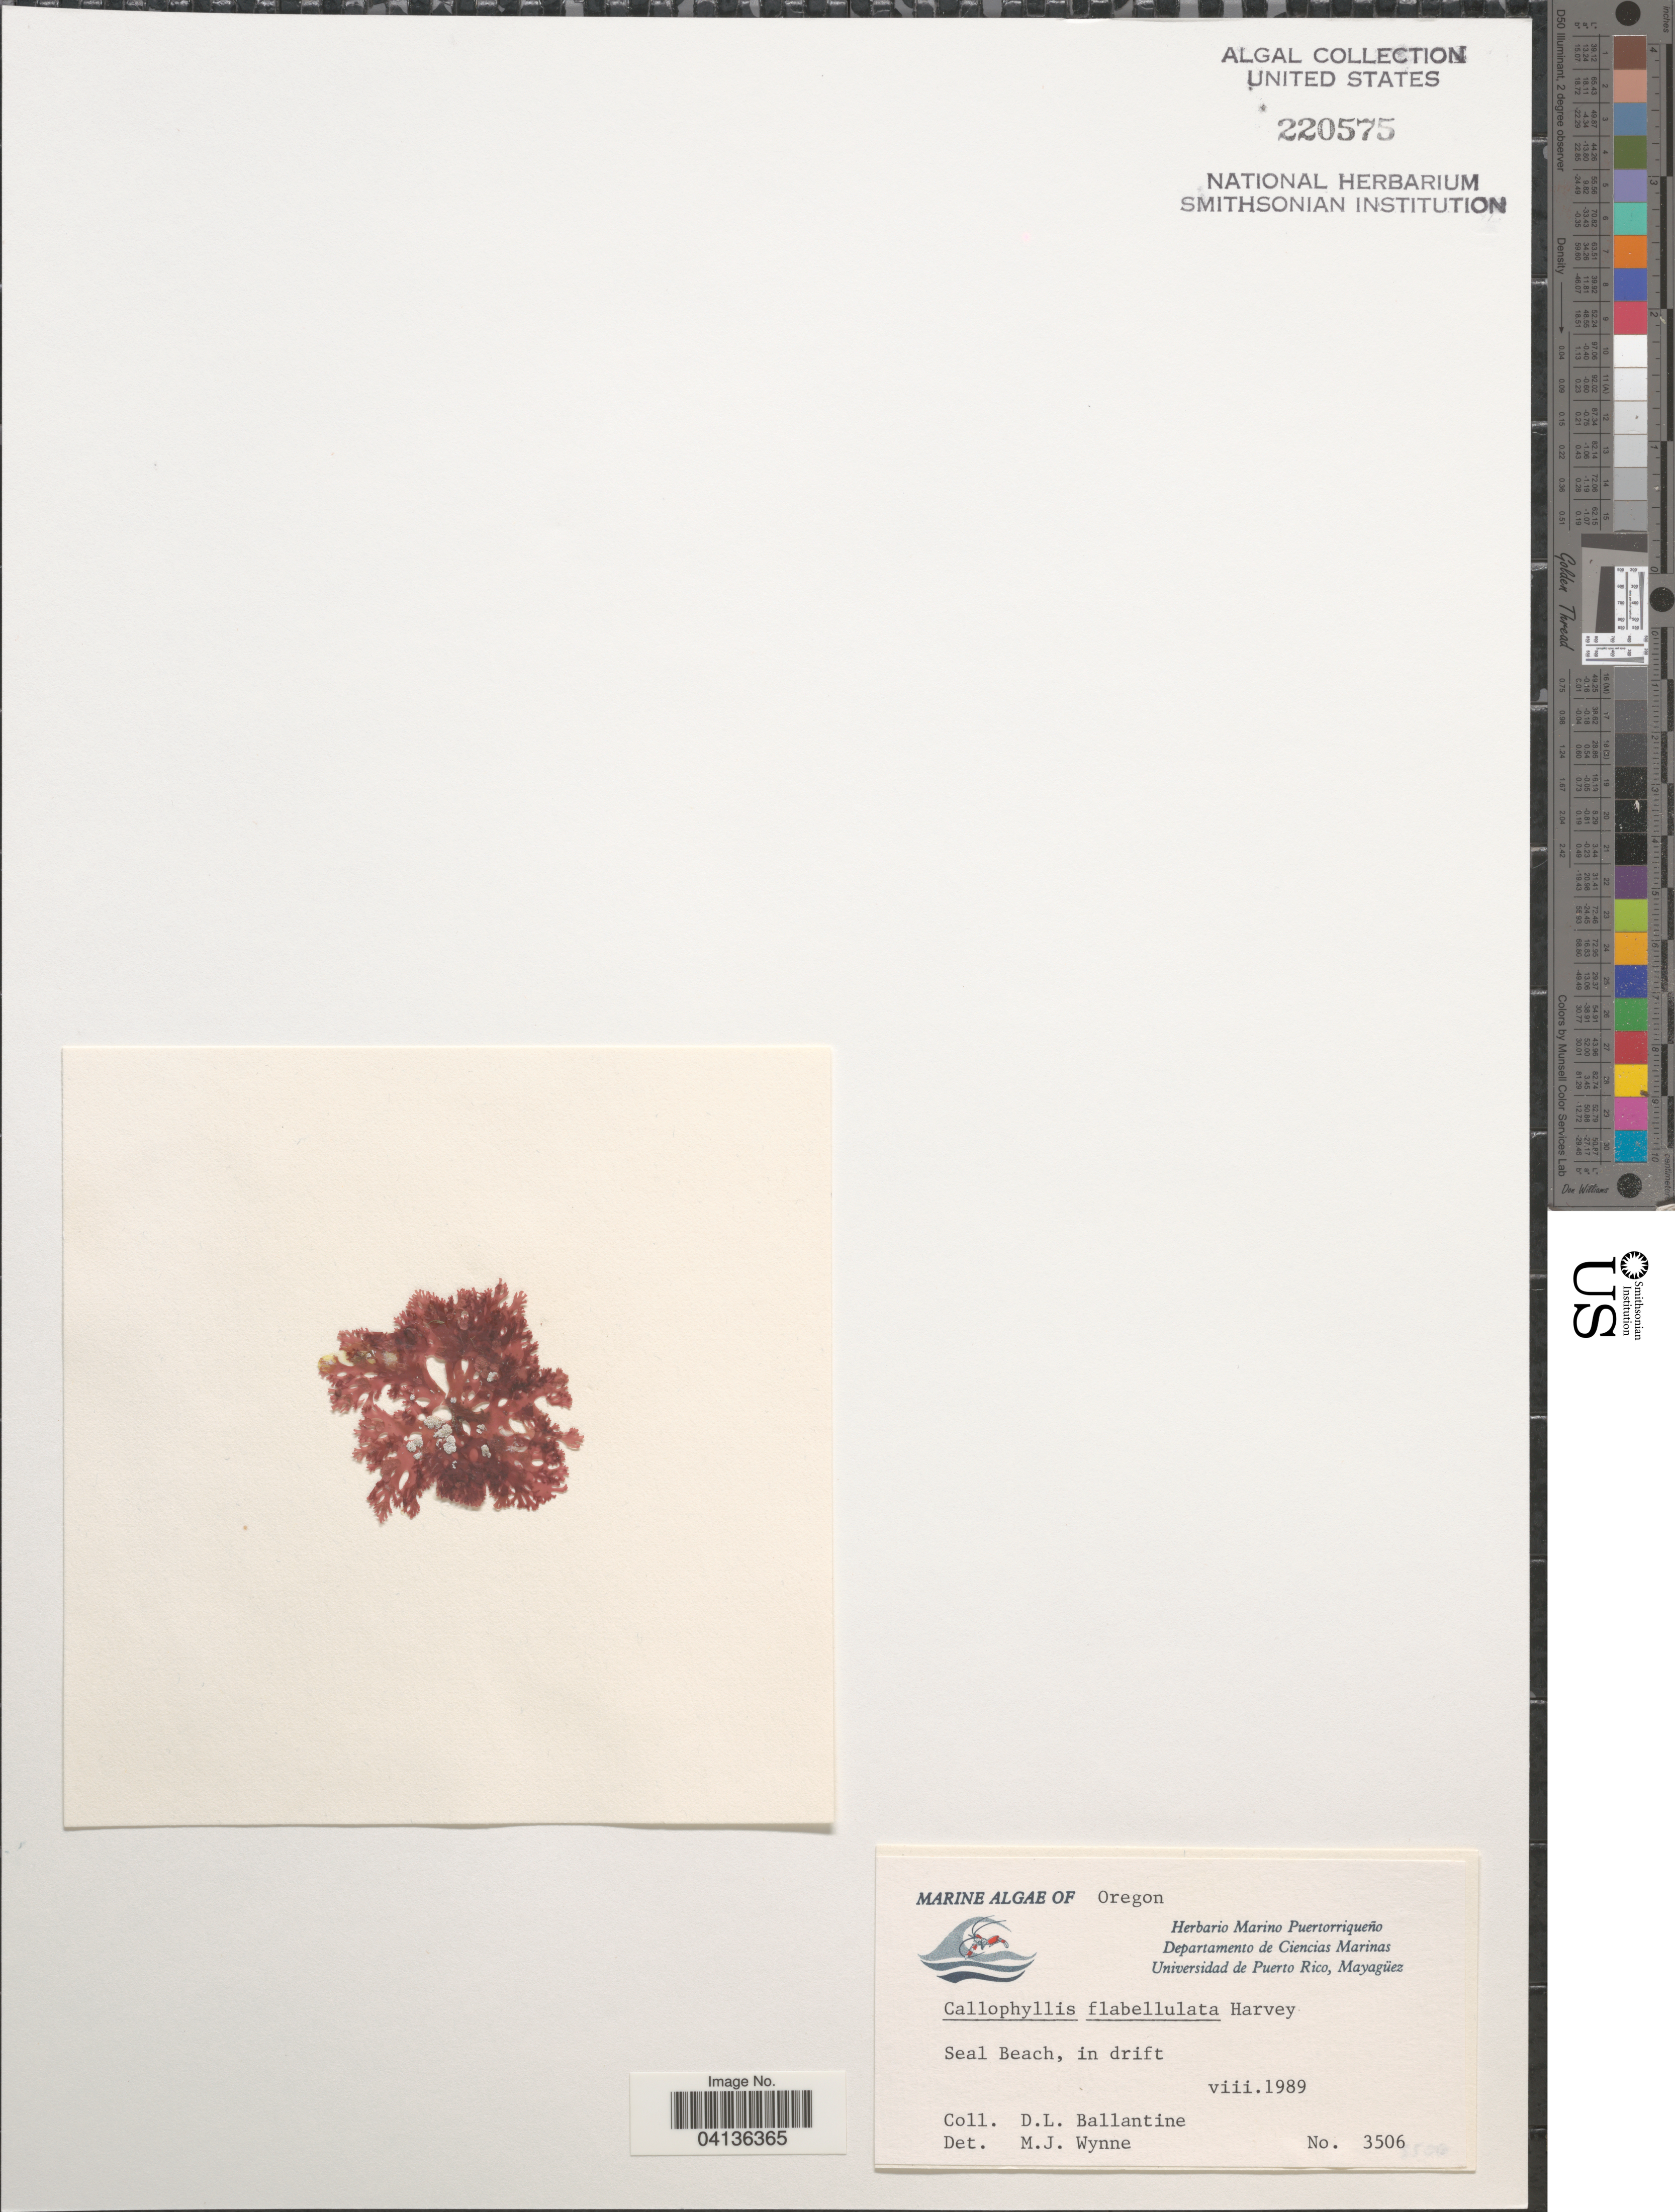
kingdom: Plantae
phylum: Rhodophyta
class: Florideophyceae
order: Gigartinales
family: Kallymeniaceae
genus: Callophyllis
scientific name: Callophyllis flabellulata var. marginifructa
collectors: D.L. Ballantine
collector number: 3506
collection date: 1989-08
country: United States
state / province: Oregon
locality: Seal Beach, in drift.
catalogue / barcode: US 220575